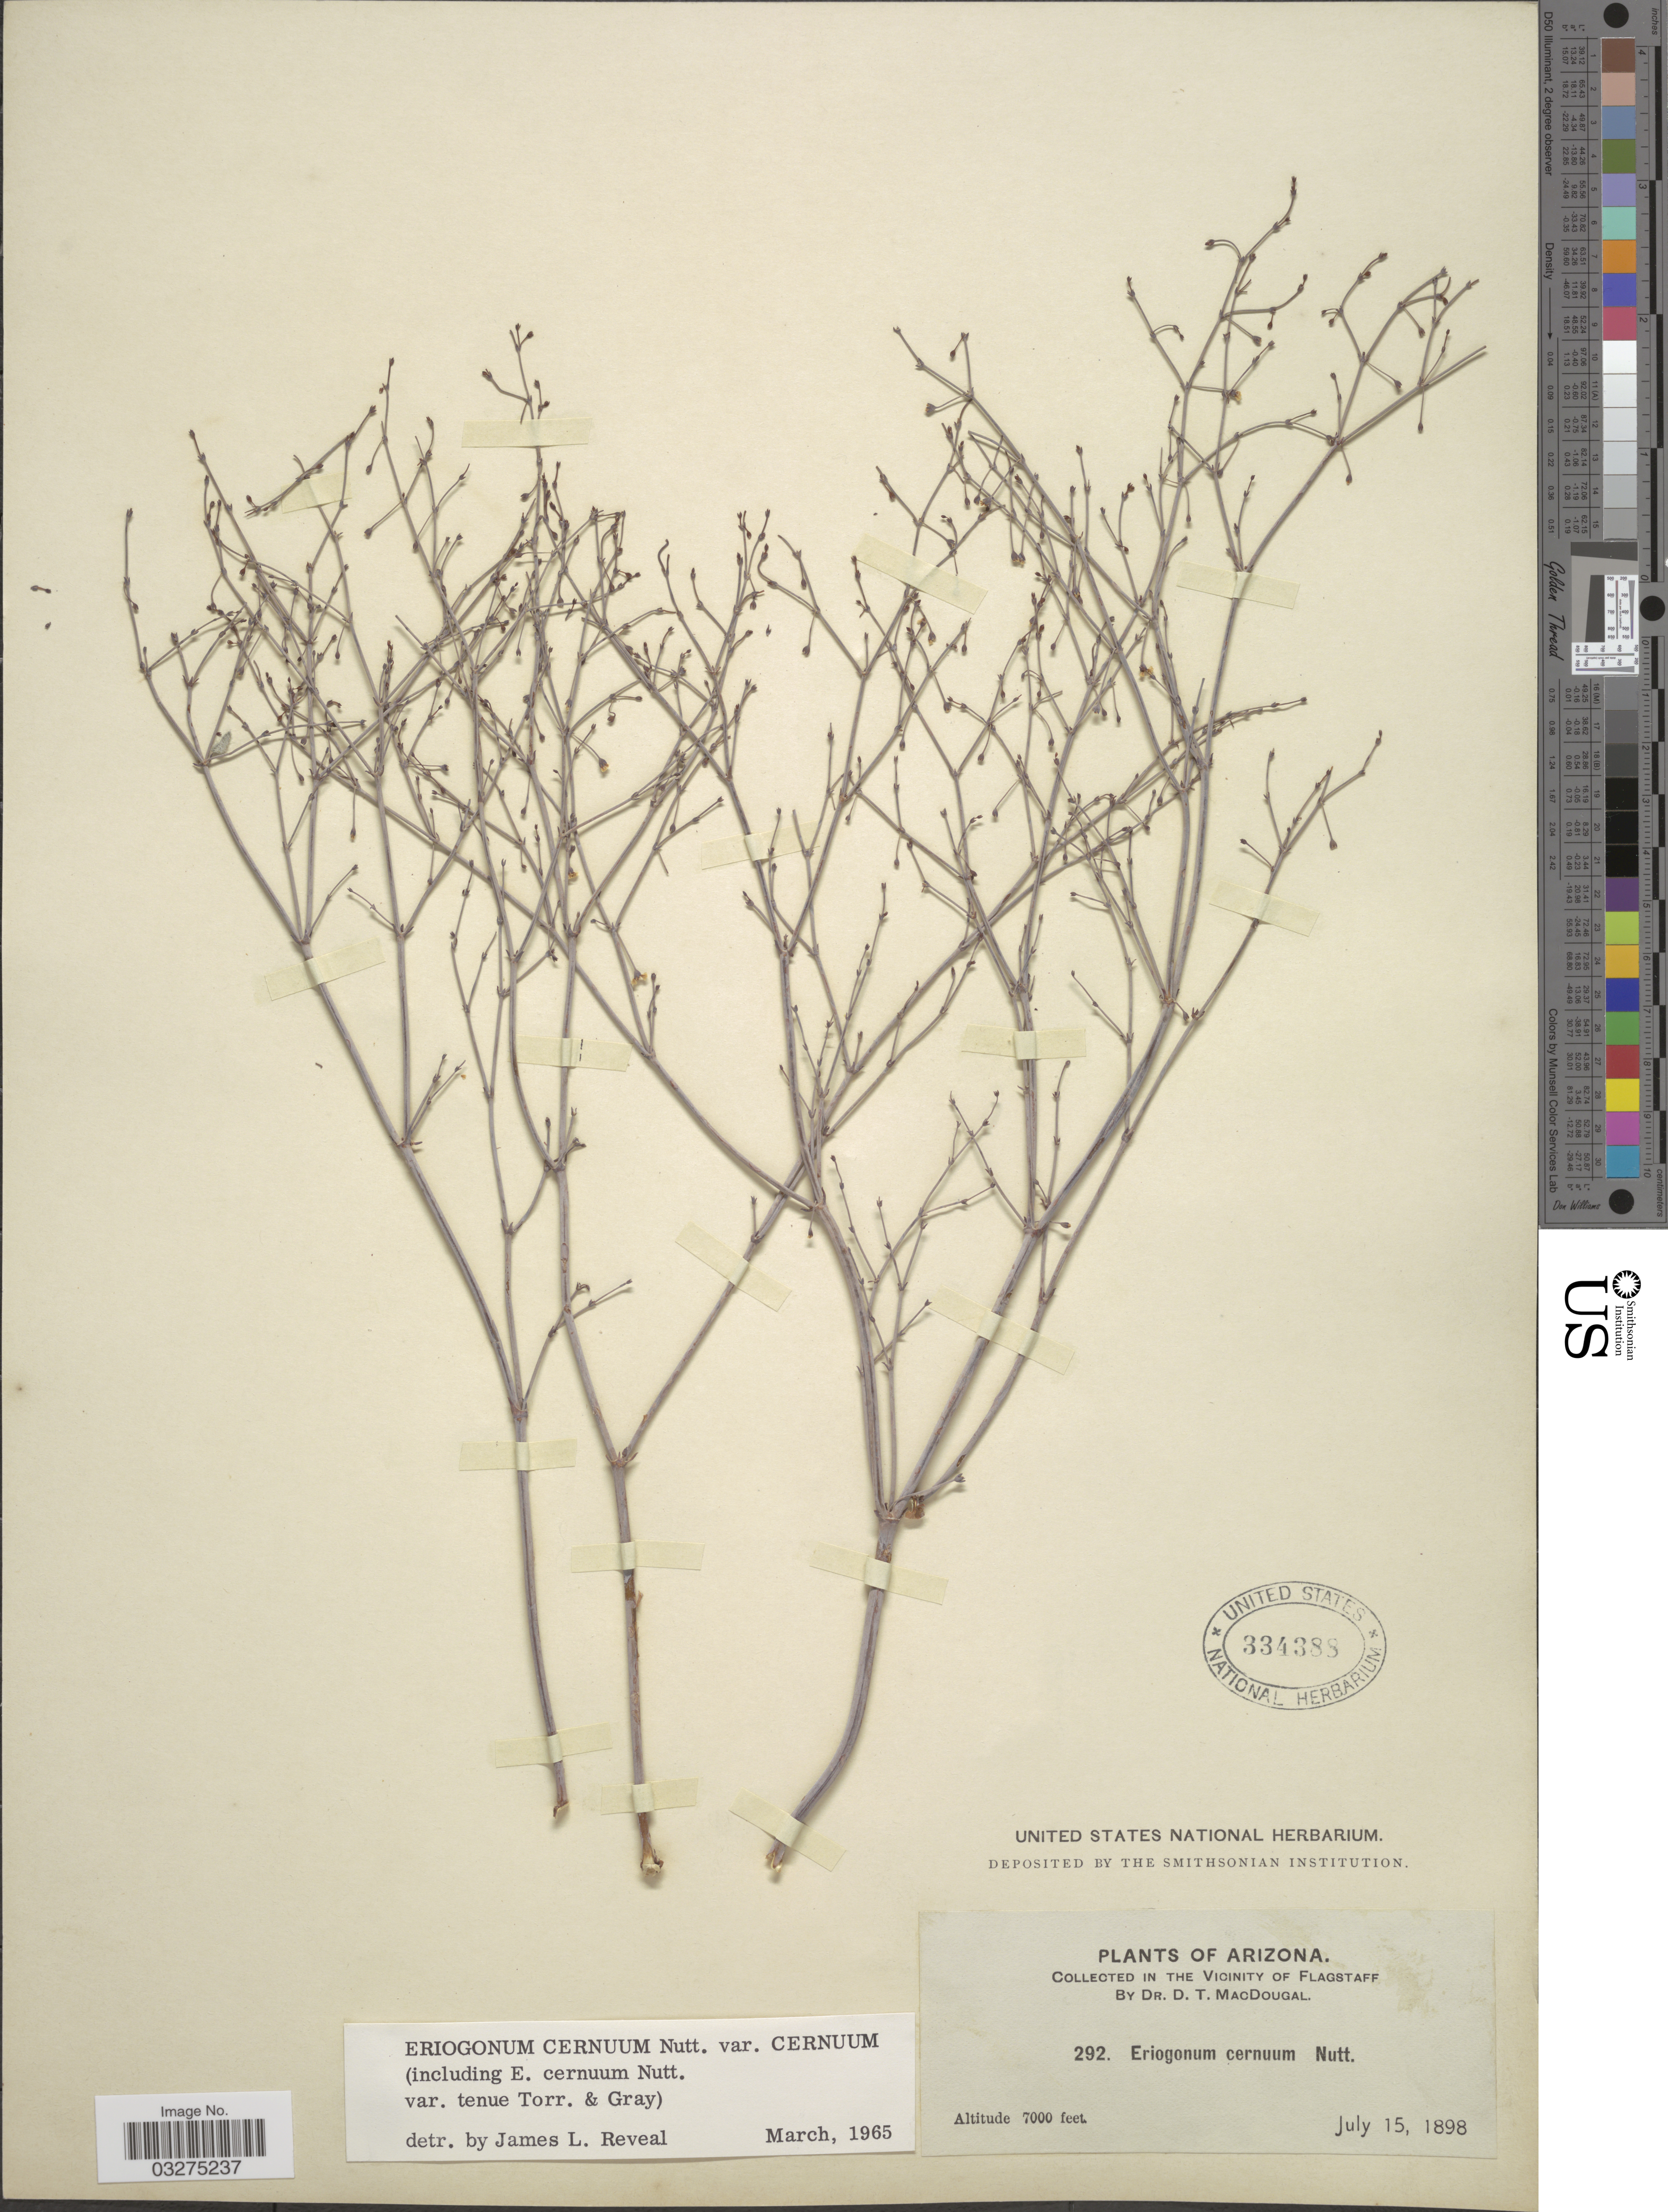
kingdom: Plantae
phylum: Tracheophyta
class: Magnoliopsida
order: Caryophyllales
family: Polygonaceae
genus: Eriogonum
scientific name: Eriogonum cernuum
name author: Nutt.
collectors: D. T. MacDougal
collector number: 292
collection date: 1898-07-15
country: United States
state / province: Arizona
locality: In the Vicinity of Flagstaff.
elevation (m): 2134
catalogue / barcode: US 334388